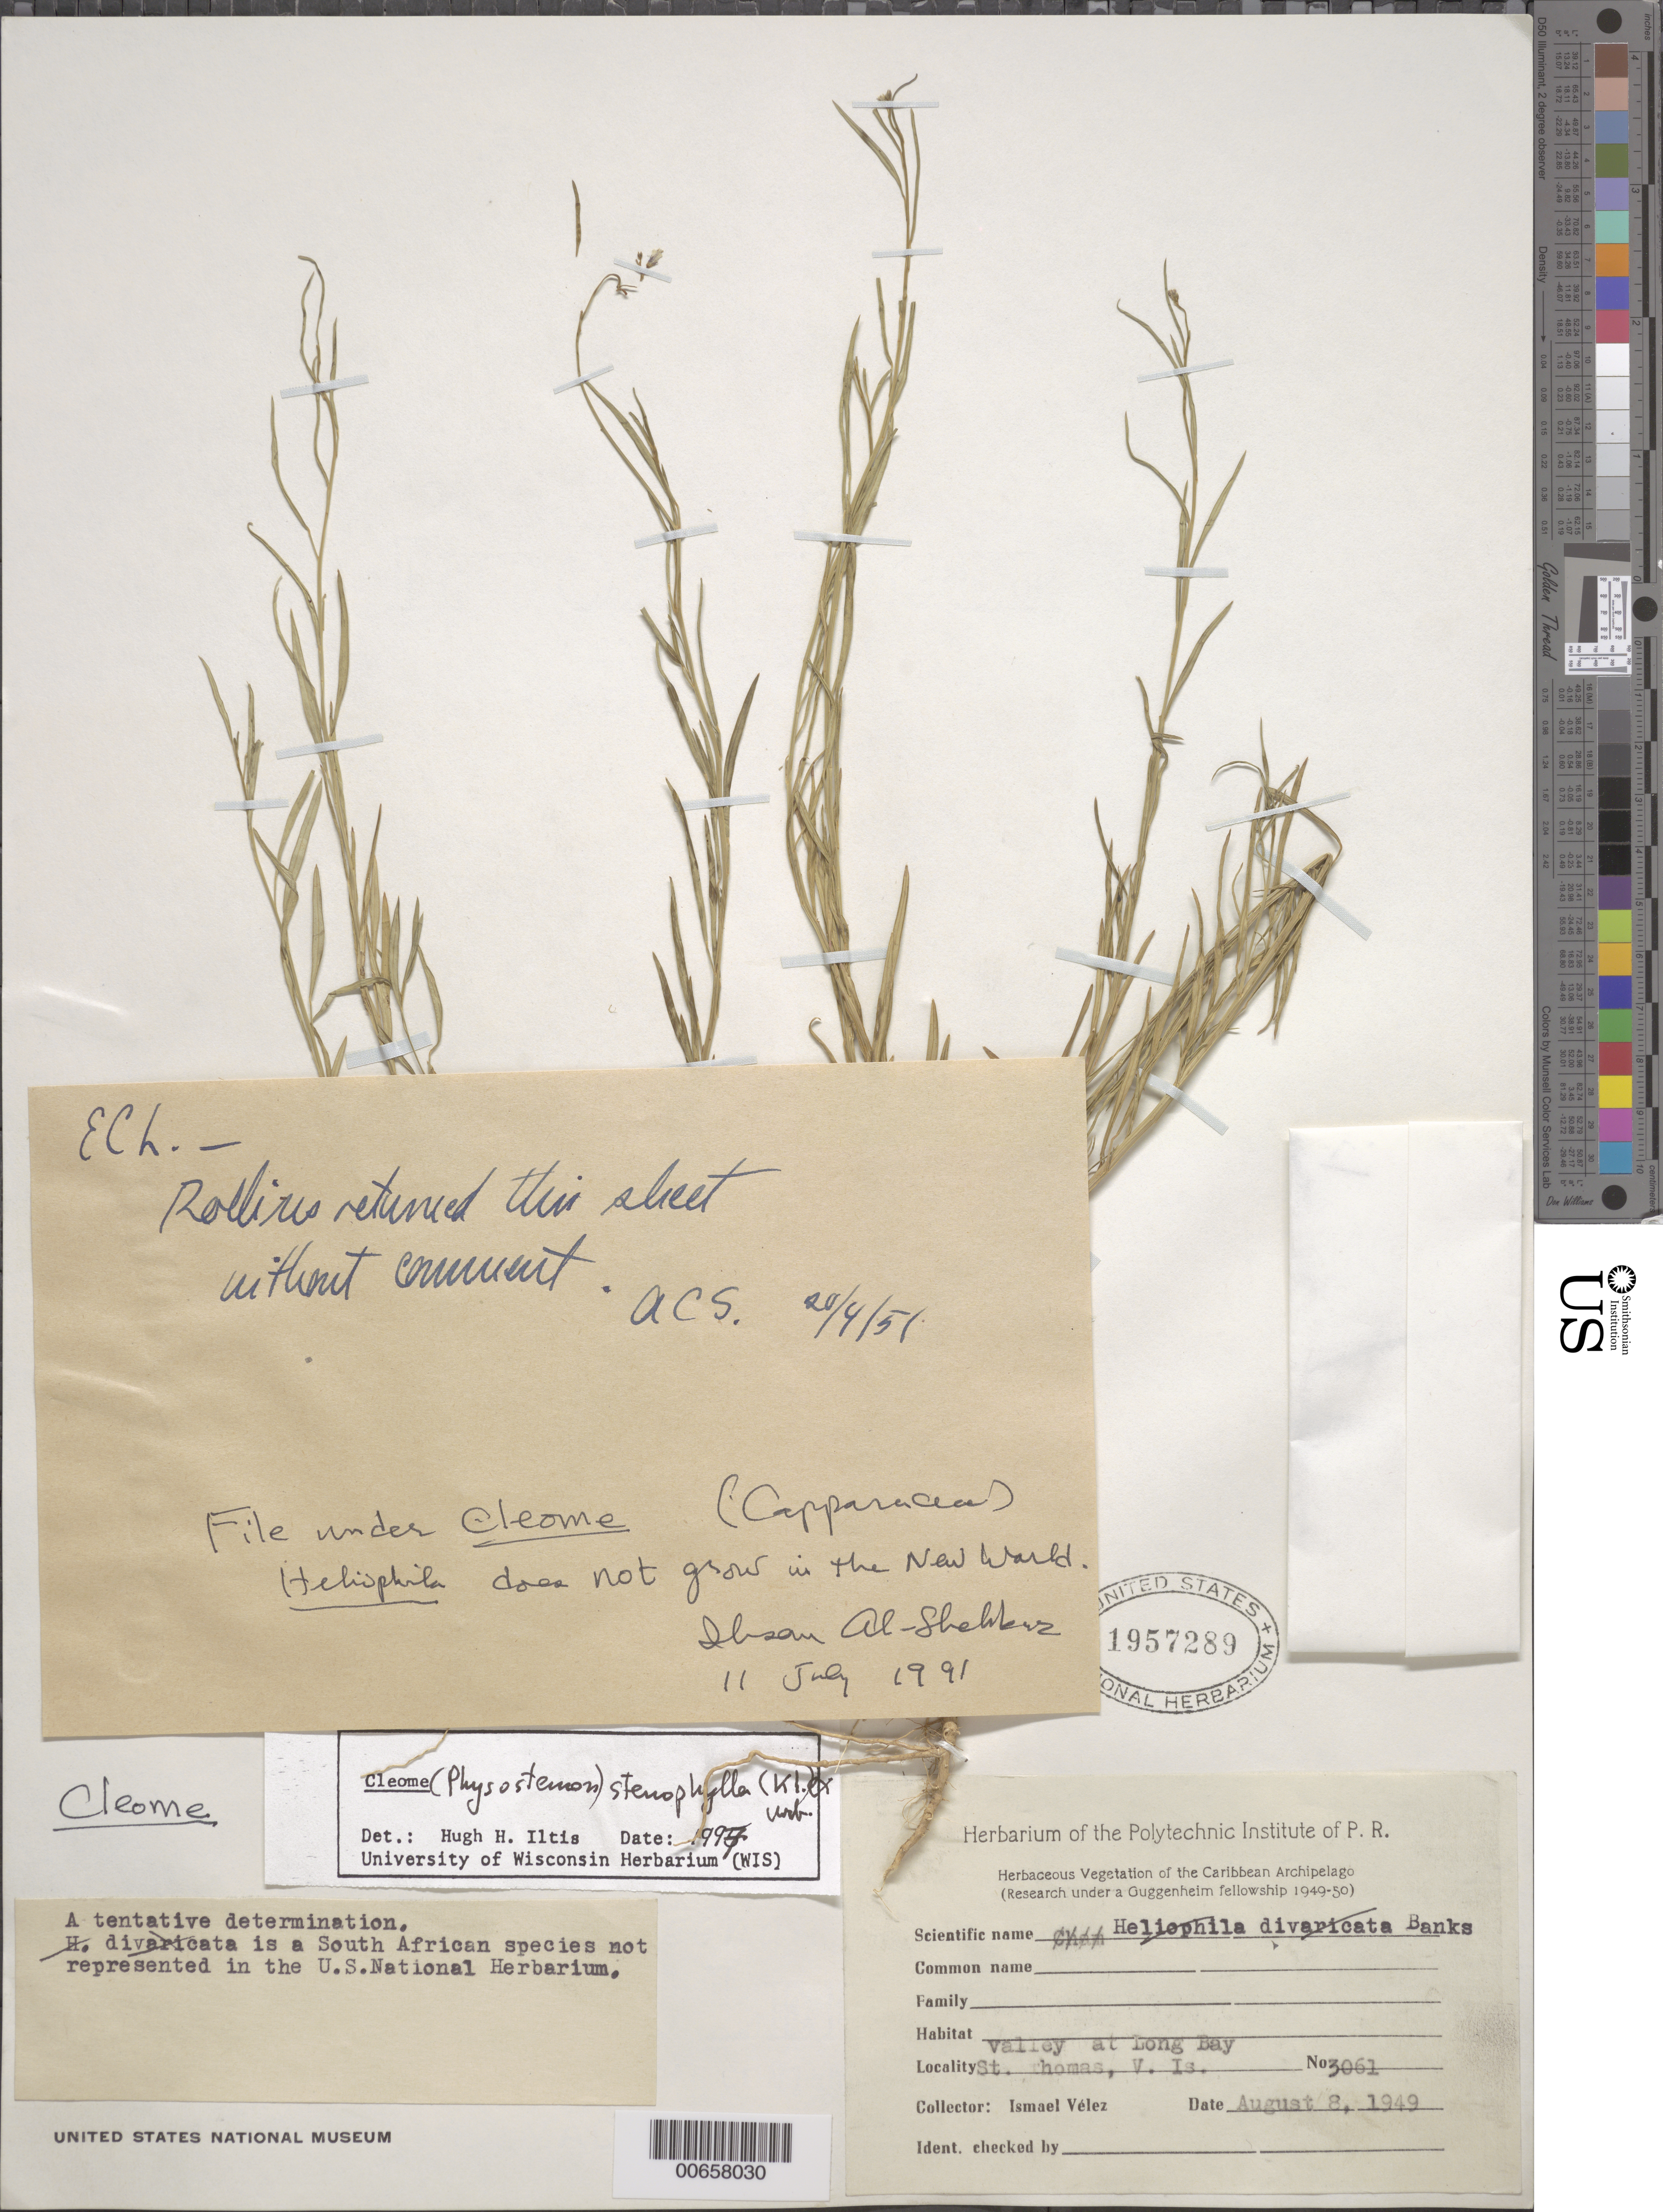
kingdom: Plantae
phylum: Tracheophyta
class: Magnoliopsida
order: Brassicales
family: Cleomaceae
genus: Physostemon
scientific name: Physostemon stenophyllus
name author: (Klotzsch ex Urb.) Iltis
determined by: Strong, M. T., (US), Smithsonian Institution - National Museum of Natural History (UNITED STATES)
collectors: I. Vélez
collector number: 3061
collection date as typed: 08 Aug 1949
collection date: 1949-08-08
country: U.S. Virgin Islands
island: St. Thomas Island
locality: Valley at Long Bay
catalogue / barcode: US 1957289